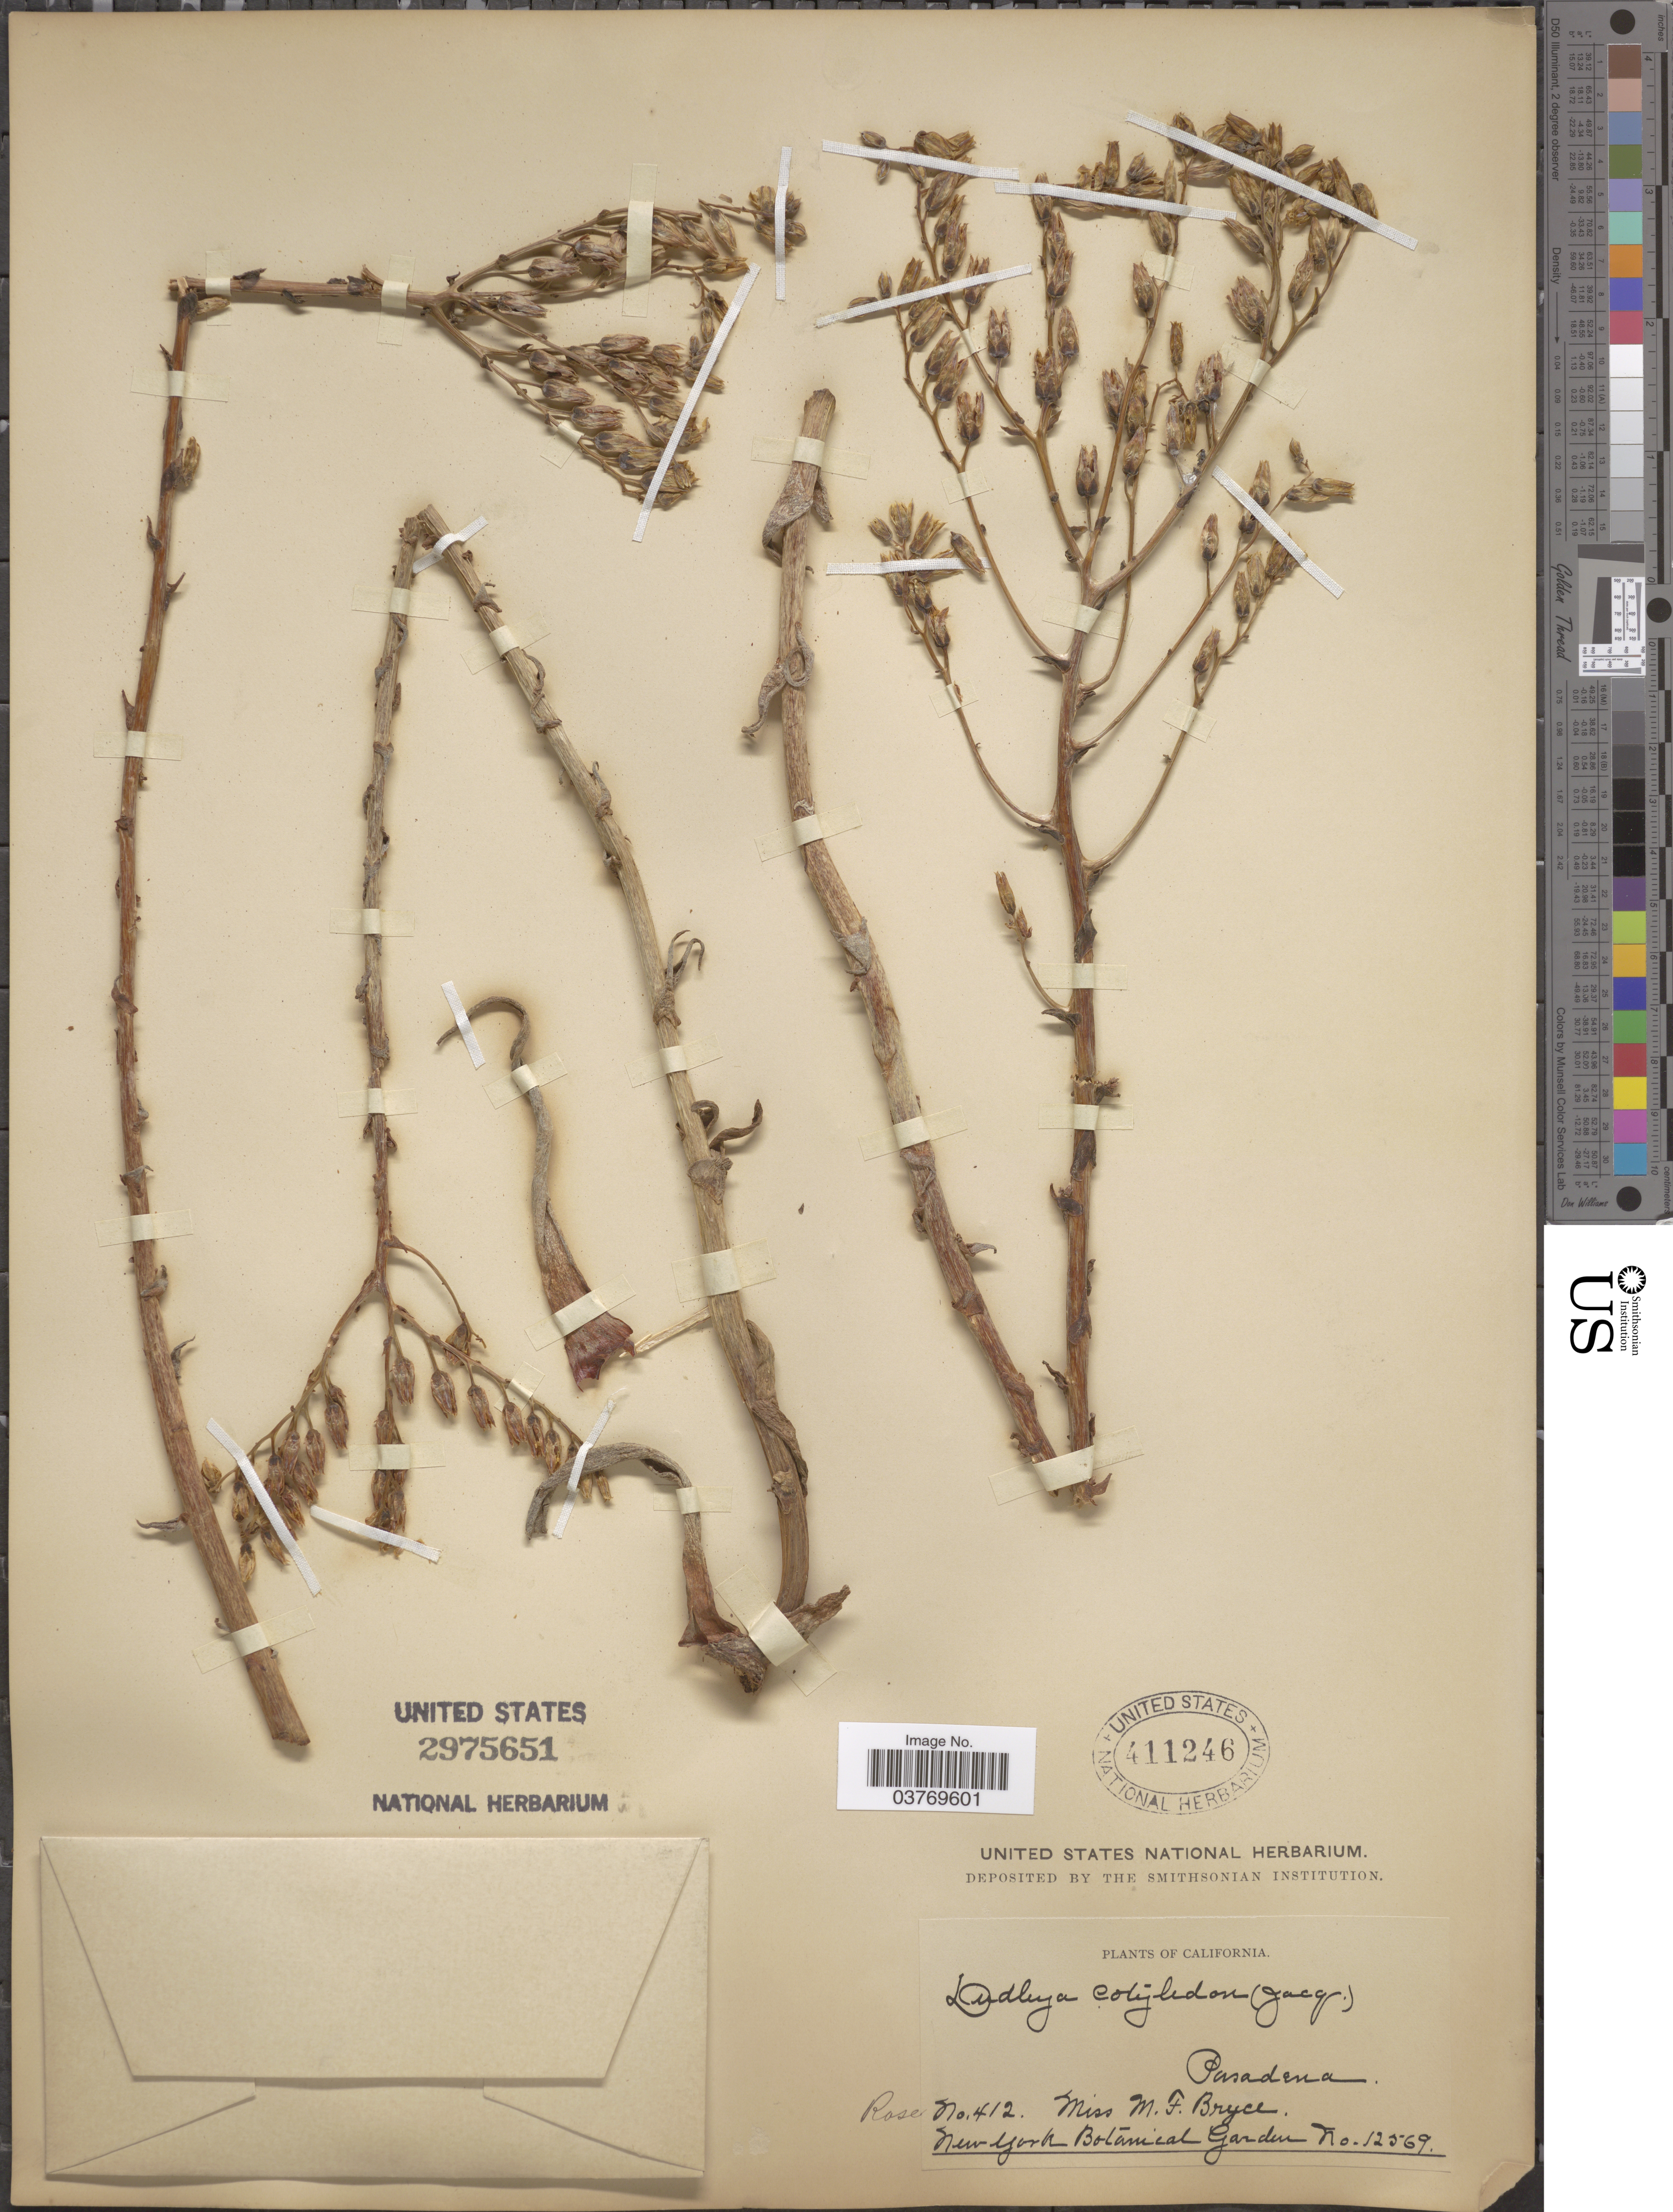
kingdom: Plantae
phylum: Tracheophyta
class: Magnoliopsida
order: Saxifragales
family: Crassulaceae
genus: Dudleya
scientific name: Dudleya cotyledon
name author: (Jacq.) Britton & Rose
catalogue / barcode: US 2975651-2